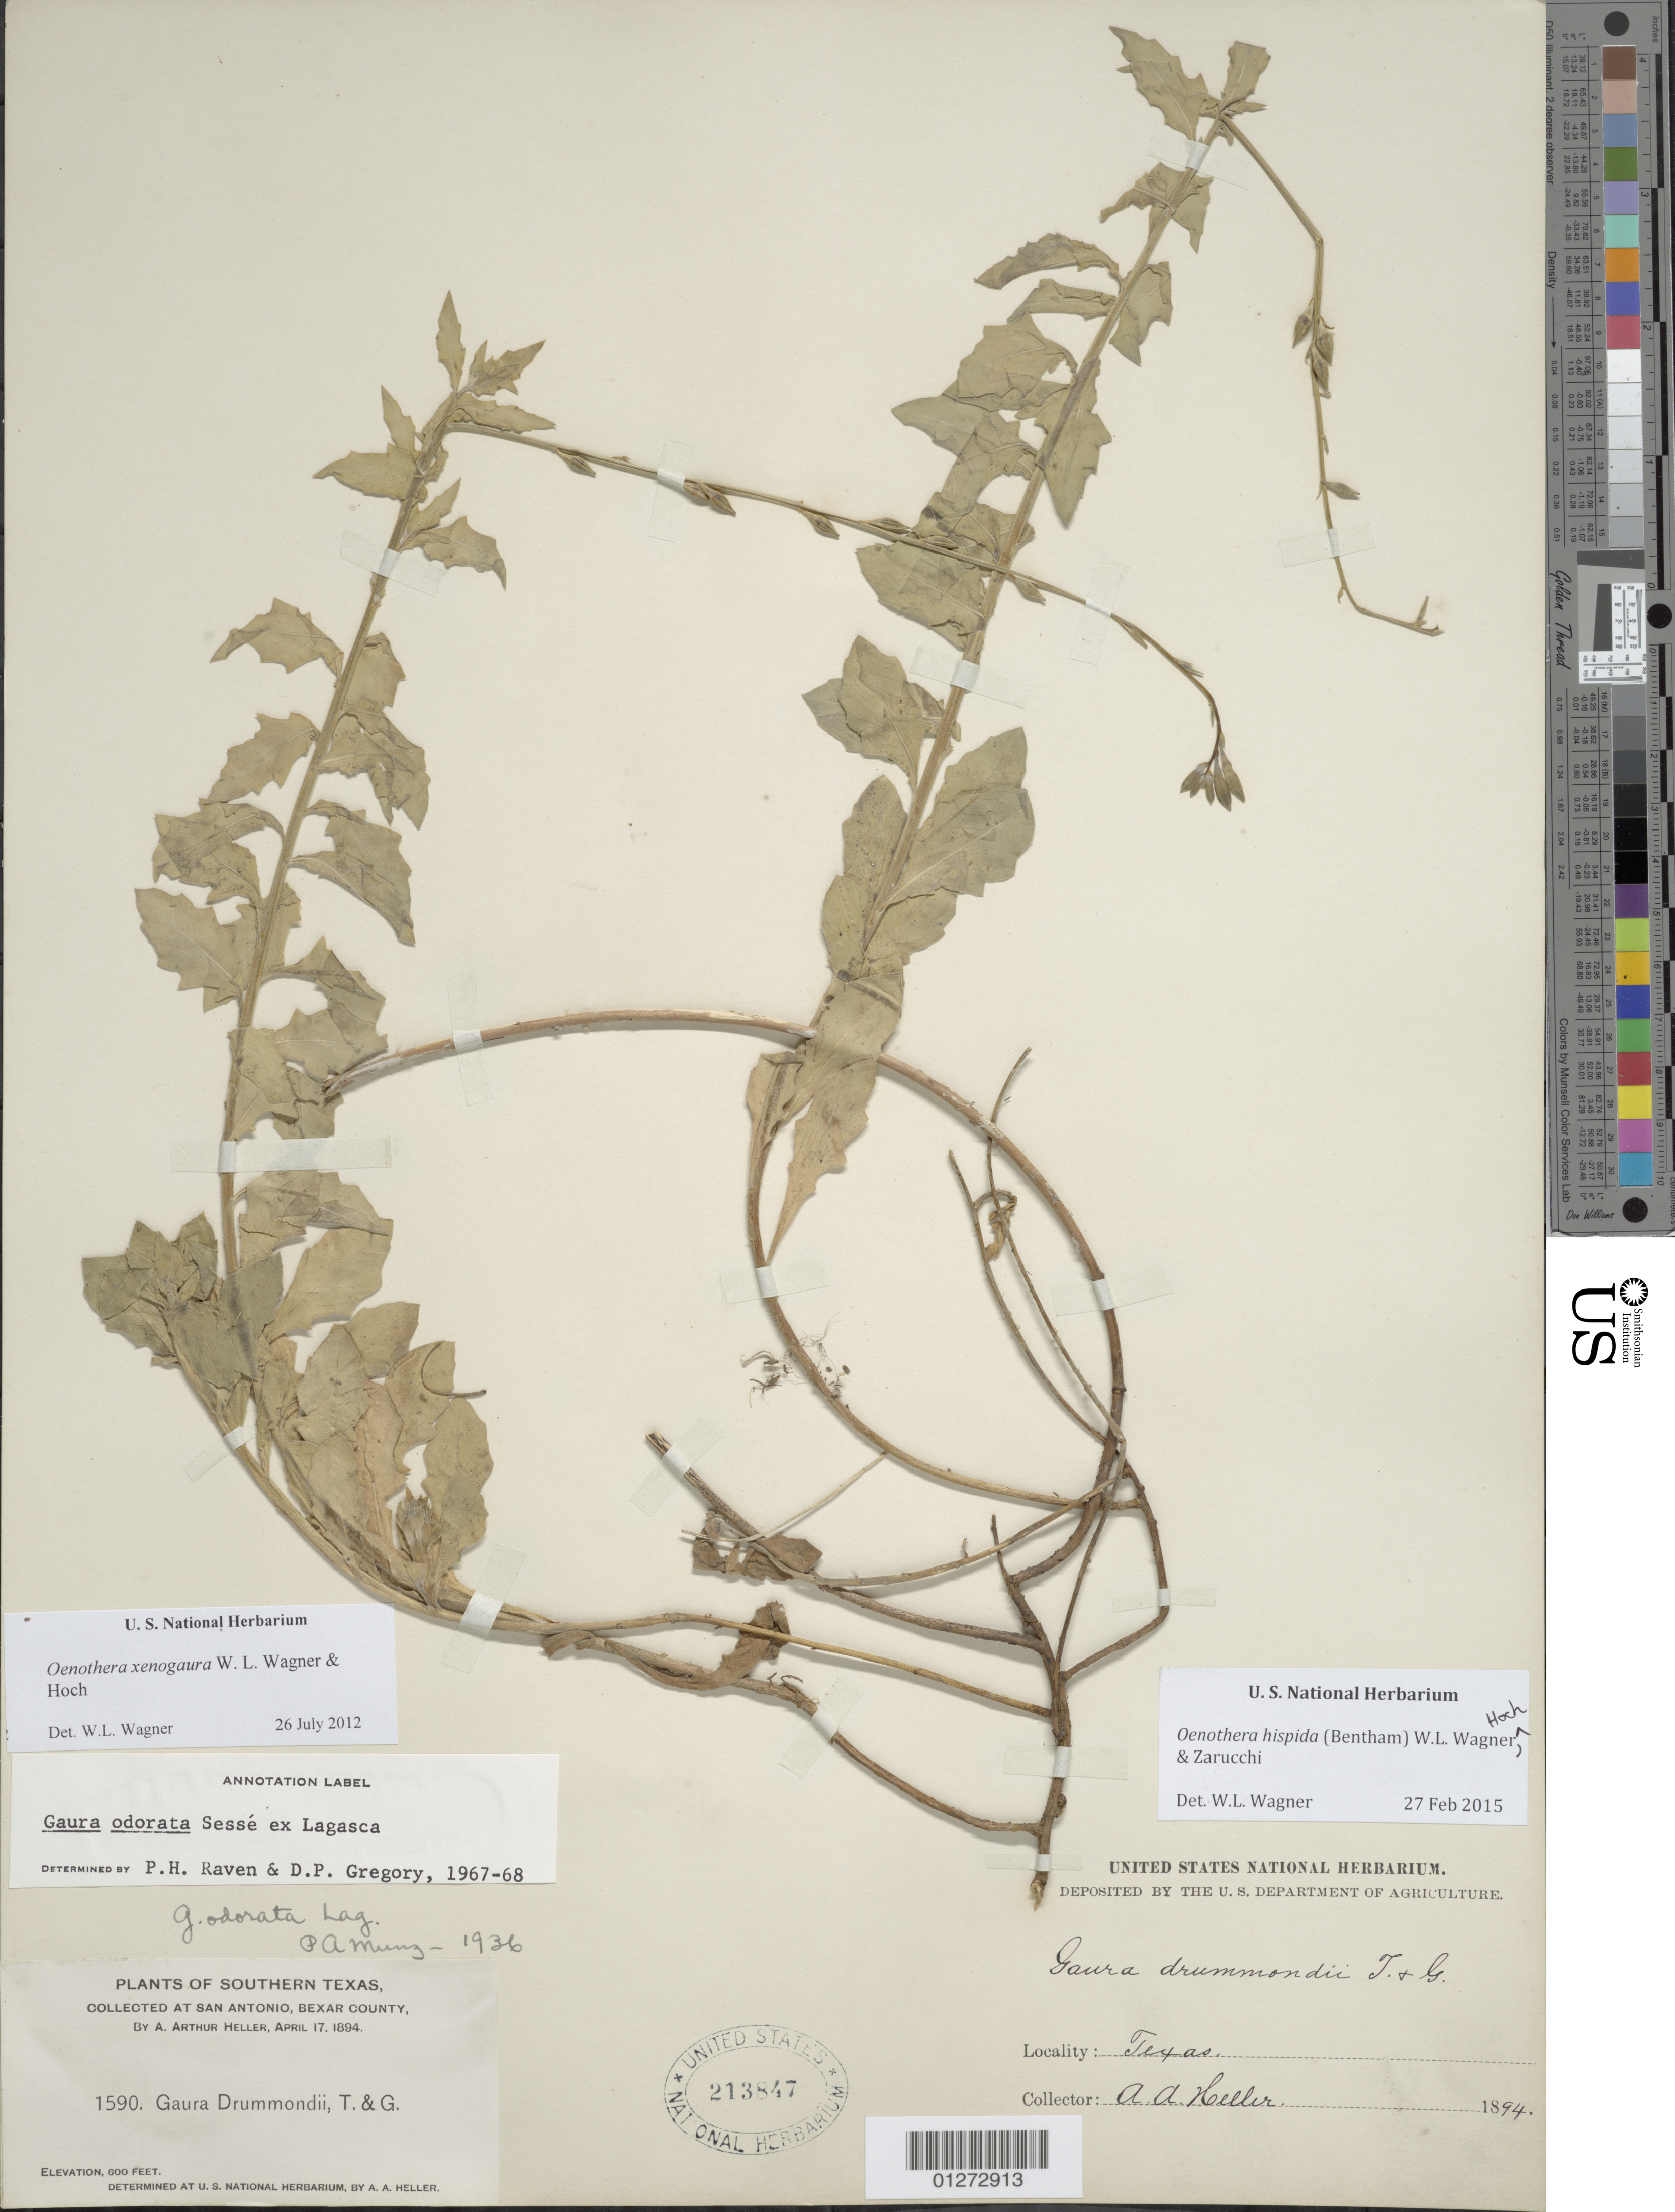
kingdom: Plantae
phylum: Tracheophyta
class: Magnoliopsida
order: Myrtales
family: Onagraceae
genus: Oenothera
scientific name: Oenothera hispida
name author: (Benth.) W.L. Wagner et al.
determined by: Wagner, W. L., (BOT), Smithsonian Institution - National Museum of Natural History (UNITED STATES)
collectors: A. A. Heller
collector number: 1590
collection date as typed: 17 Apr 1894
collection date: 1894-04-17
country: United States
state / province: Texas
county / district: Bexar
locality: San Antonio.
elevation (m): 183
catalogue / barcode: US 213847